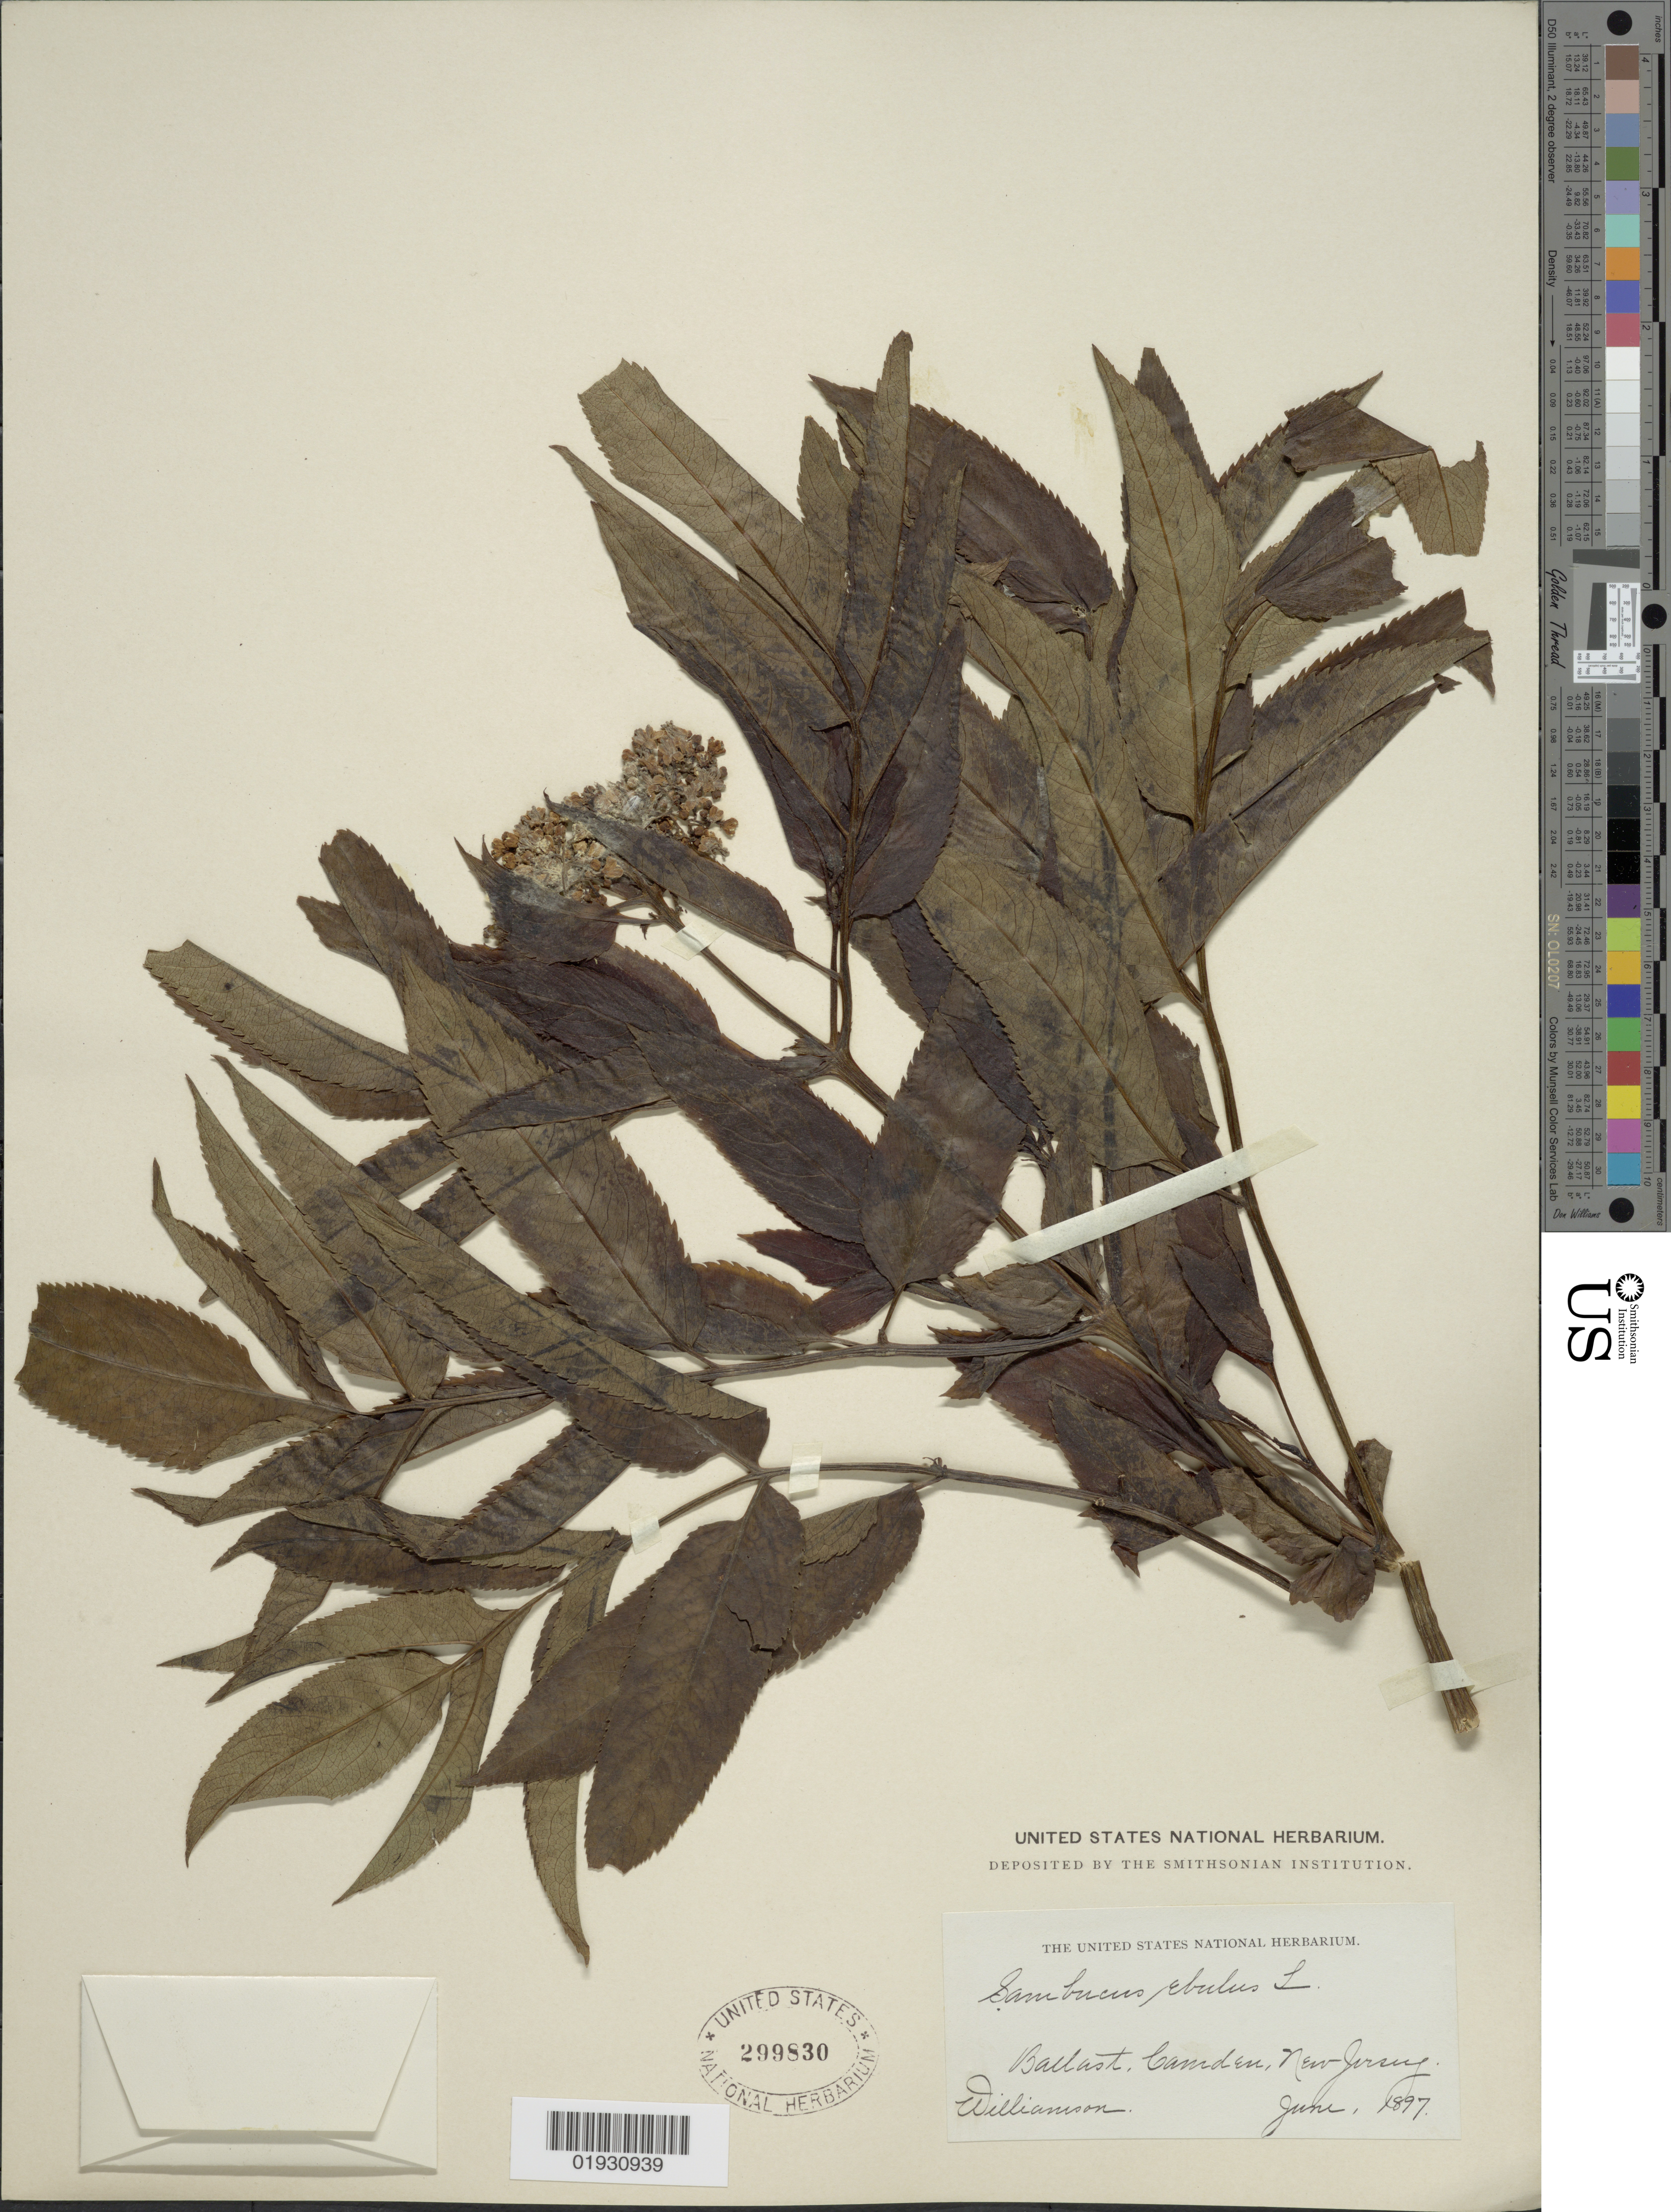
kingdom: Plantae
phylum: Tracheophyta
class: Magnoliopsida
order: Dipsacales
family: Viburnaceae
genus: Sambucus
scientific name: Sambucus ebulus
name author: L.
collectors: Williamson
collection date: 1897-06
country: United States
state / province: New Jersey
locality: Ballast. Camden.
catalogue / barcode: US 299830